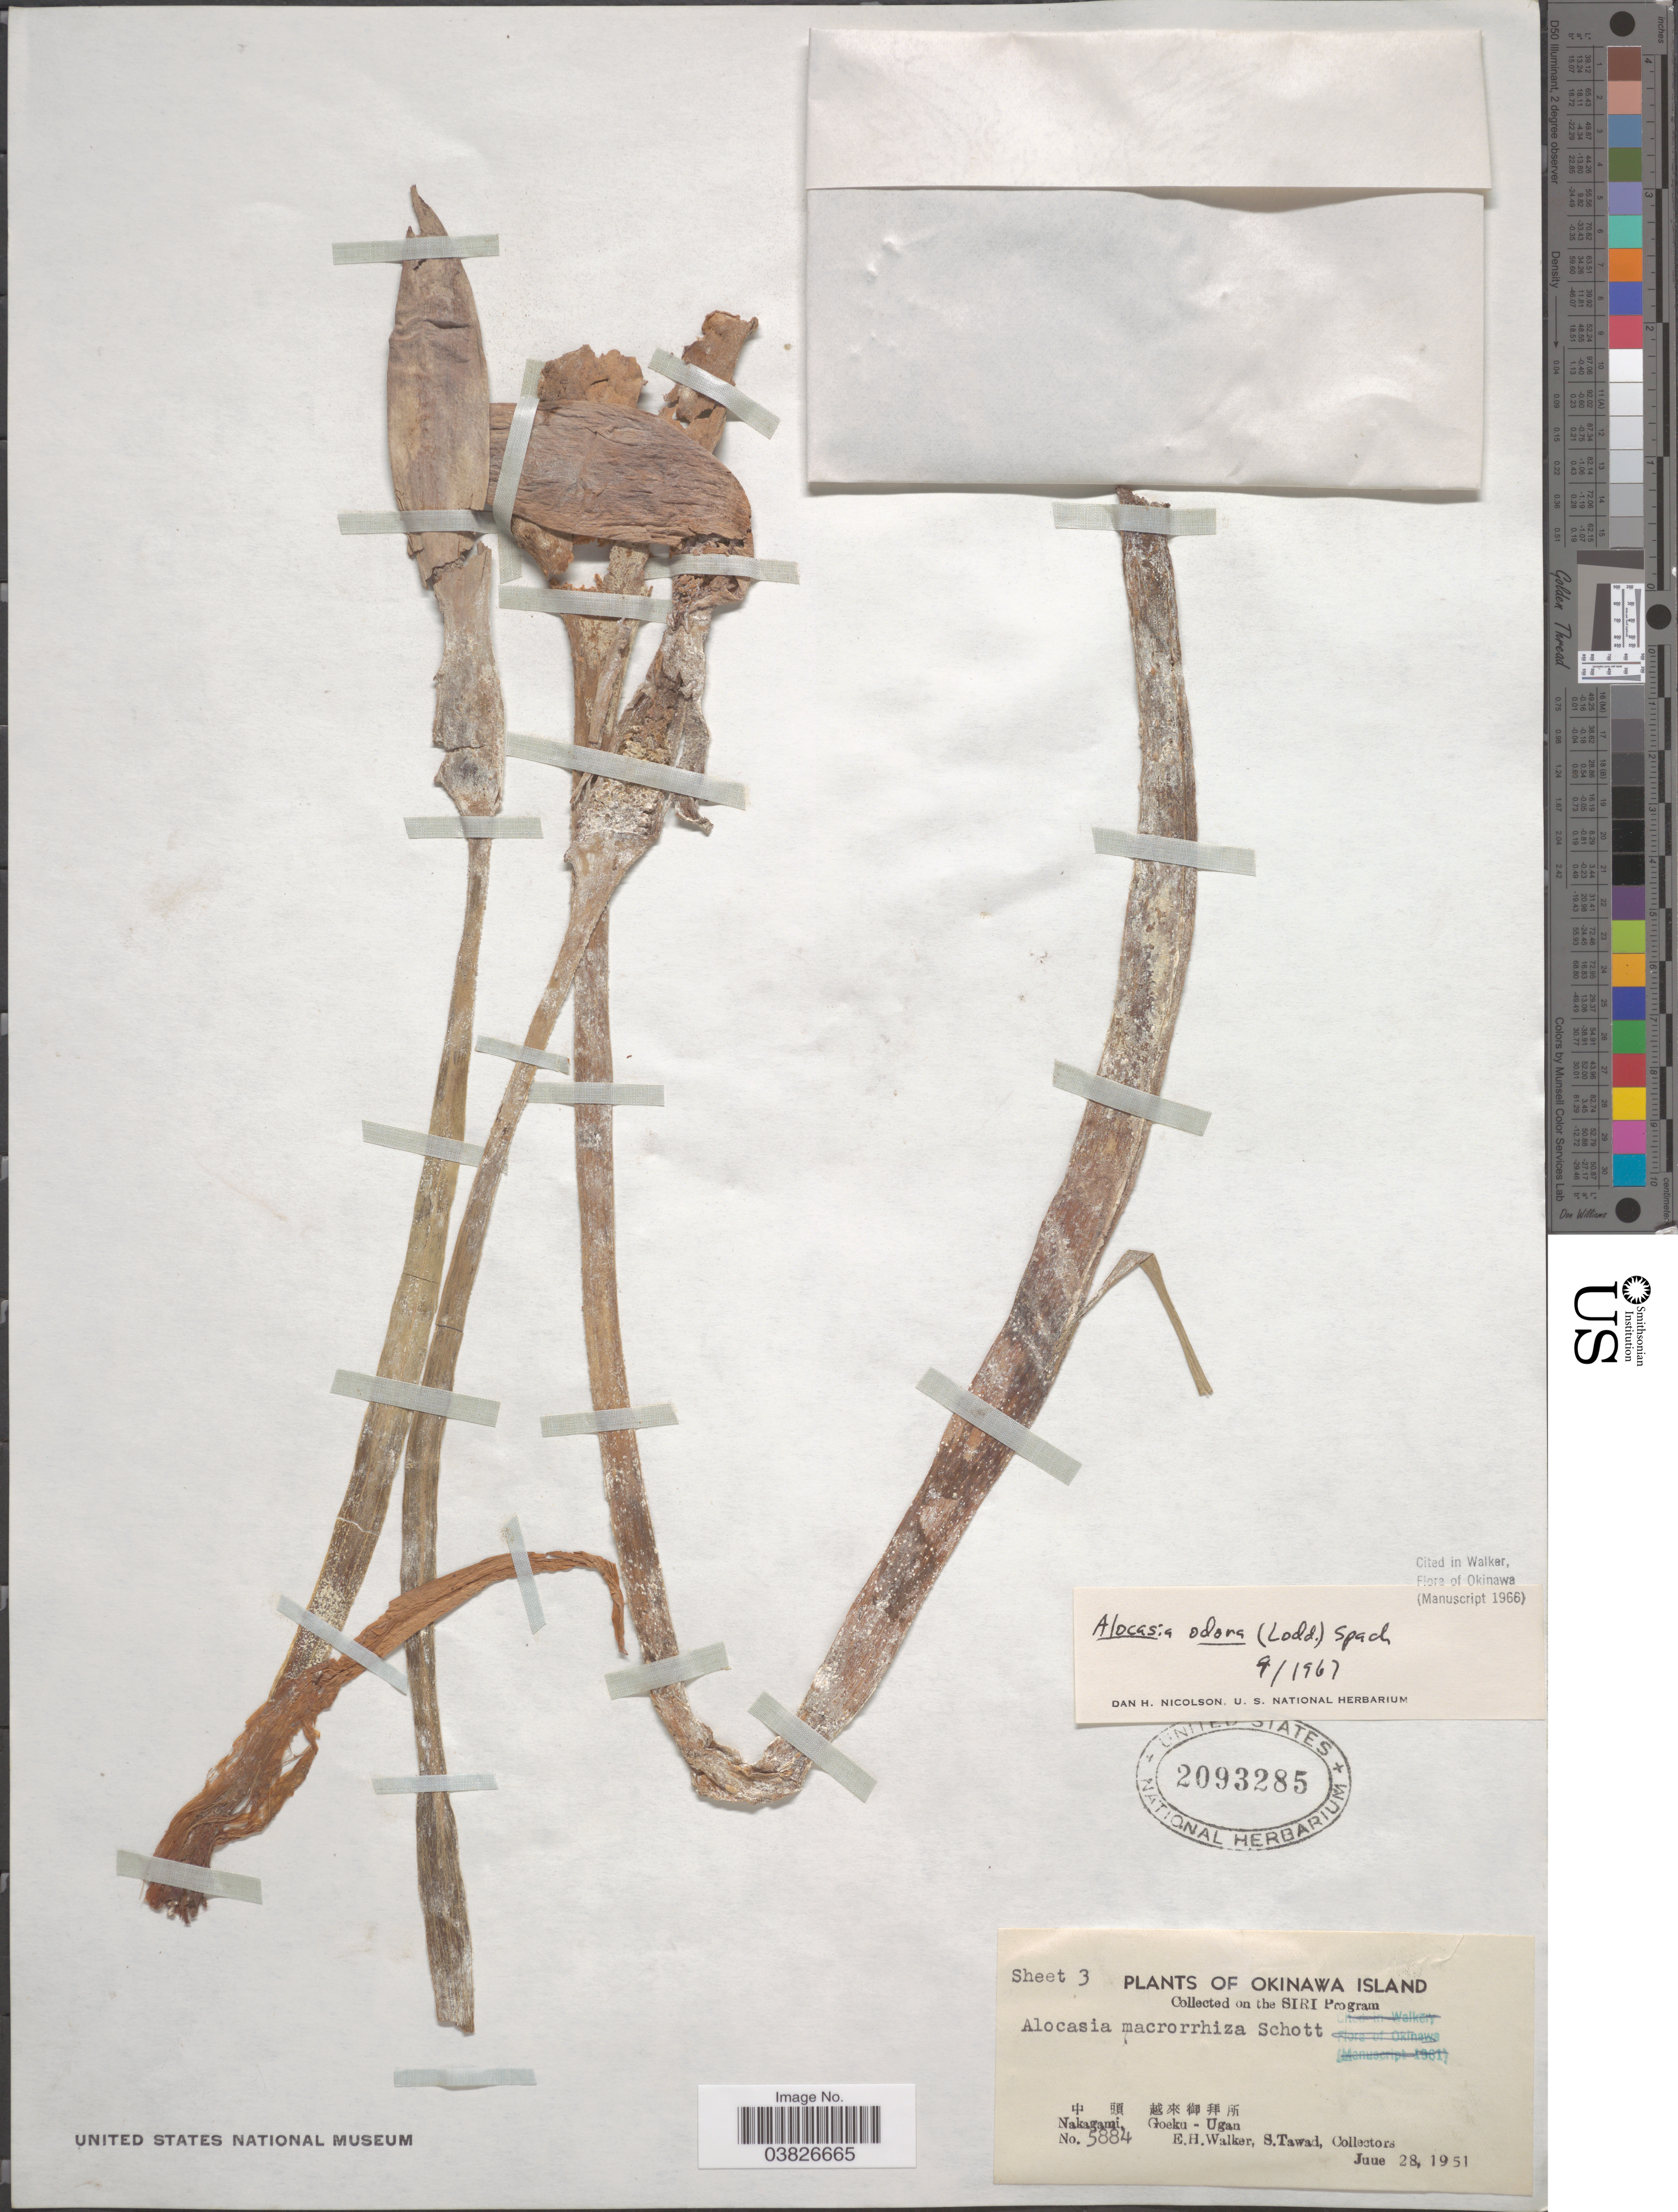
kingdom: Plantae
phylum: Tracheophyta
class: Liliopsida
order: Alismatales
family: Araceae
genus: Alocasia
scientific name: Alocasia odora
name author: (Roxb. ex Lodd. et al.) Spach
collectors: E. H. Walker & S. Tawad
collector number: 5884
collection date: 1951-06-28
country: Japan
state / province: Okinawa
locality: Okinawa Island. X. Nakagami, Goeku-Ugan.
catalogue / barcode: US 2093285